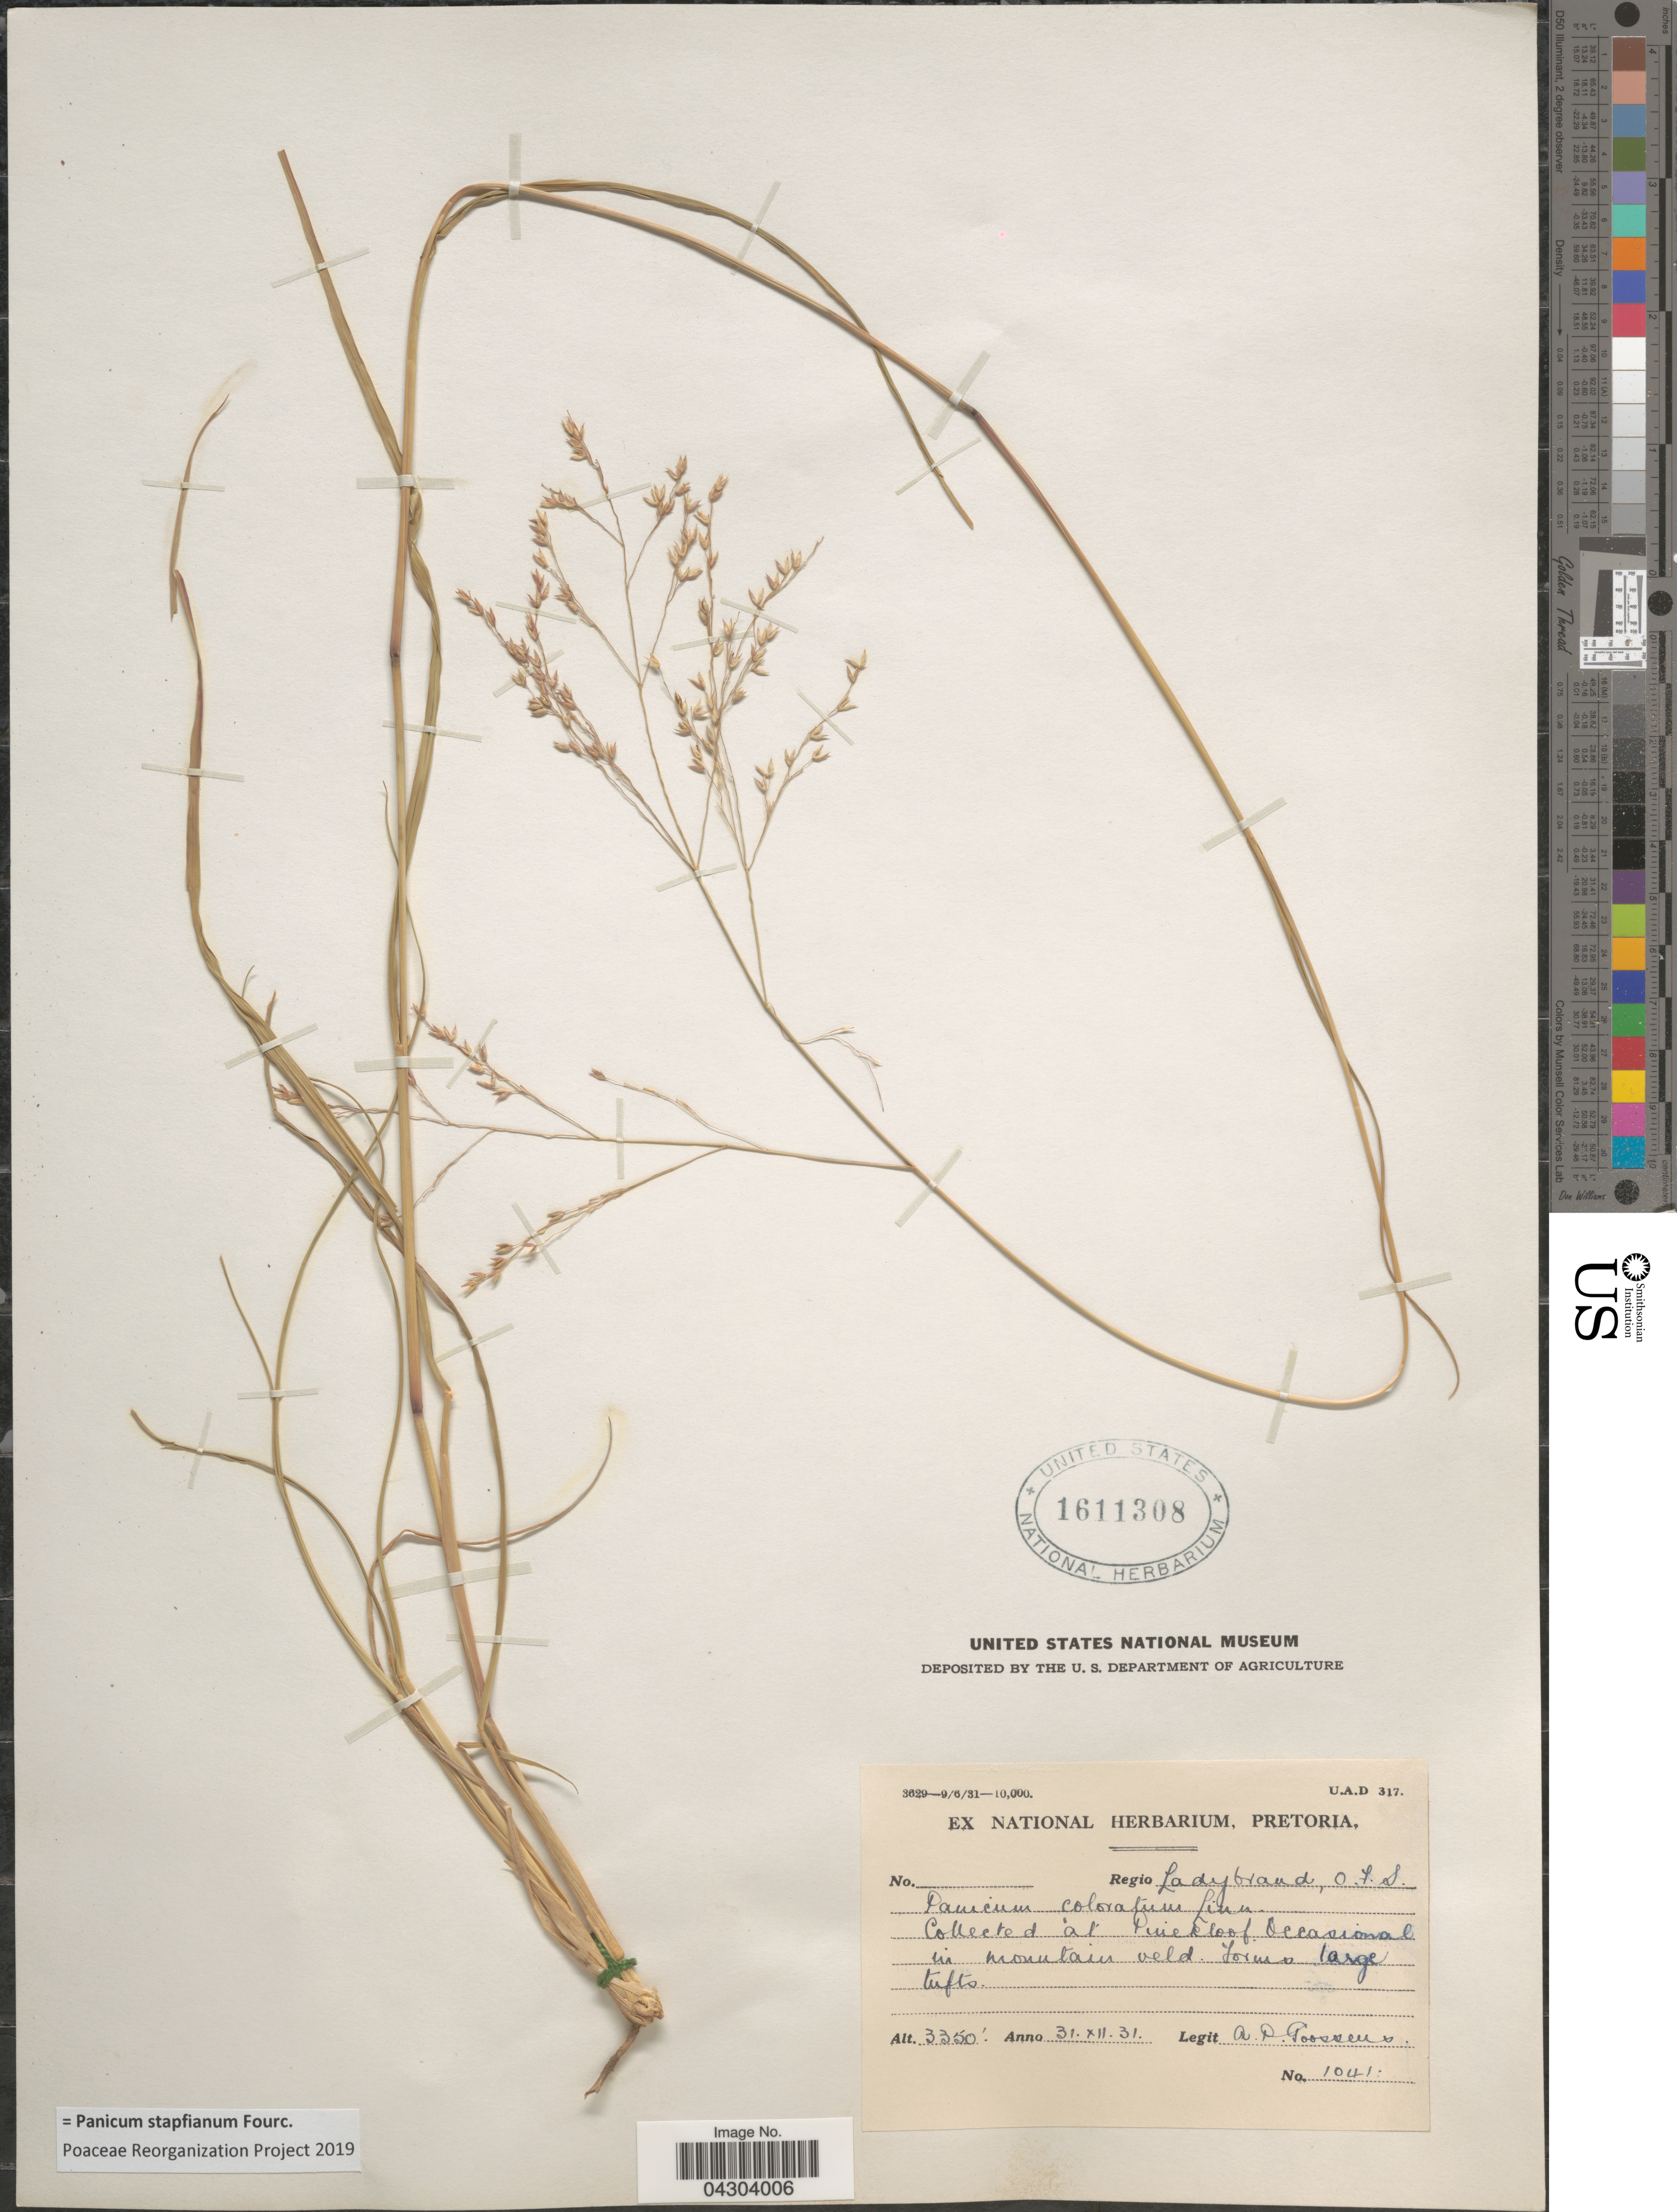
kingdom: Plantae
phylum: Tracheophyta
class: Liliopsida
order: Poales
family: Poaceae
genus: Panicum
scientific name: Panicum stapfianum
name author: Fourc.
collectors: A. P. G. Goossens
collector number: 1041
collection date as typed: Transcribed d/m/y: 31/12/31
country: South Africa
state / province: Free State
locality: Regio Ladybrand, O.F.S. At Pinekloof.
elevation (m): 1021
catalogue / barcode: US 1611308